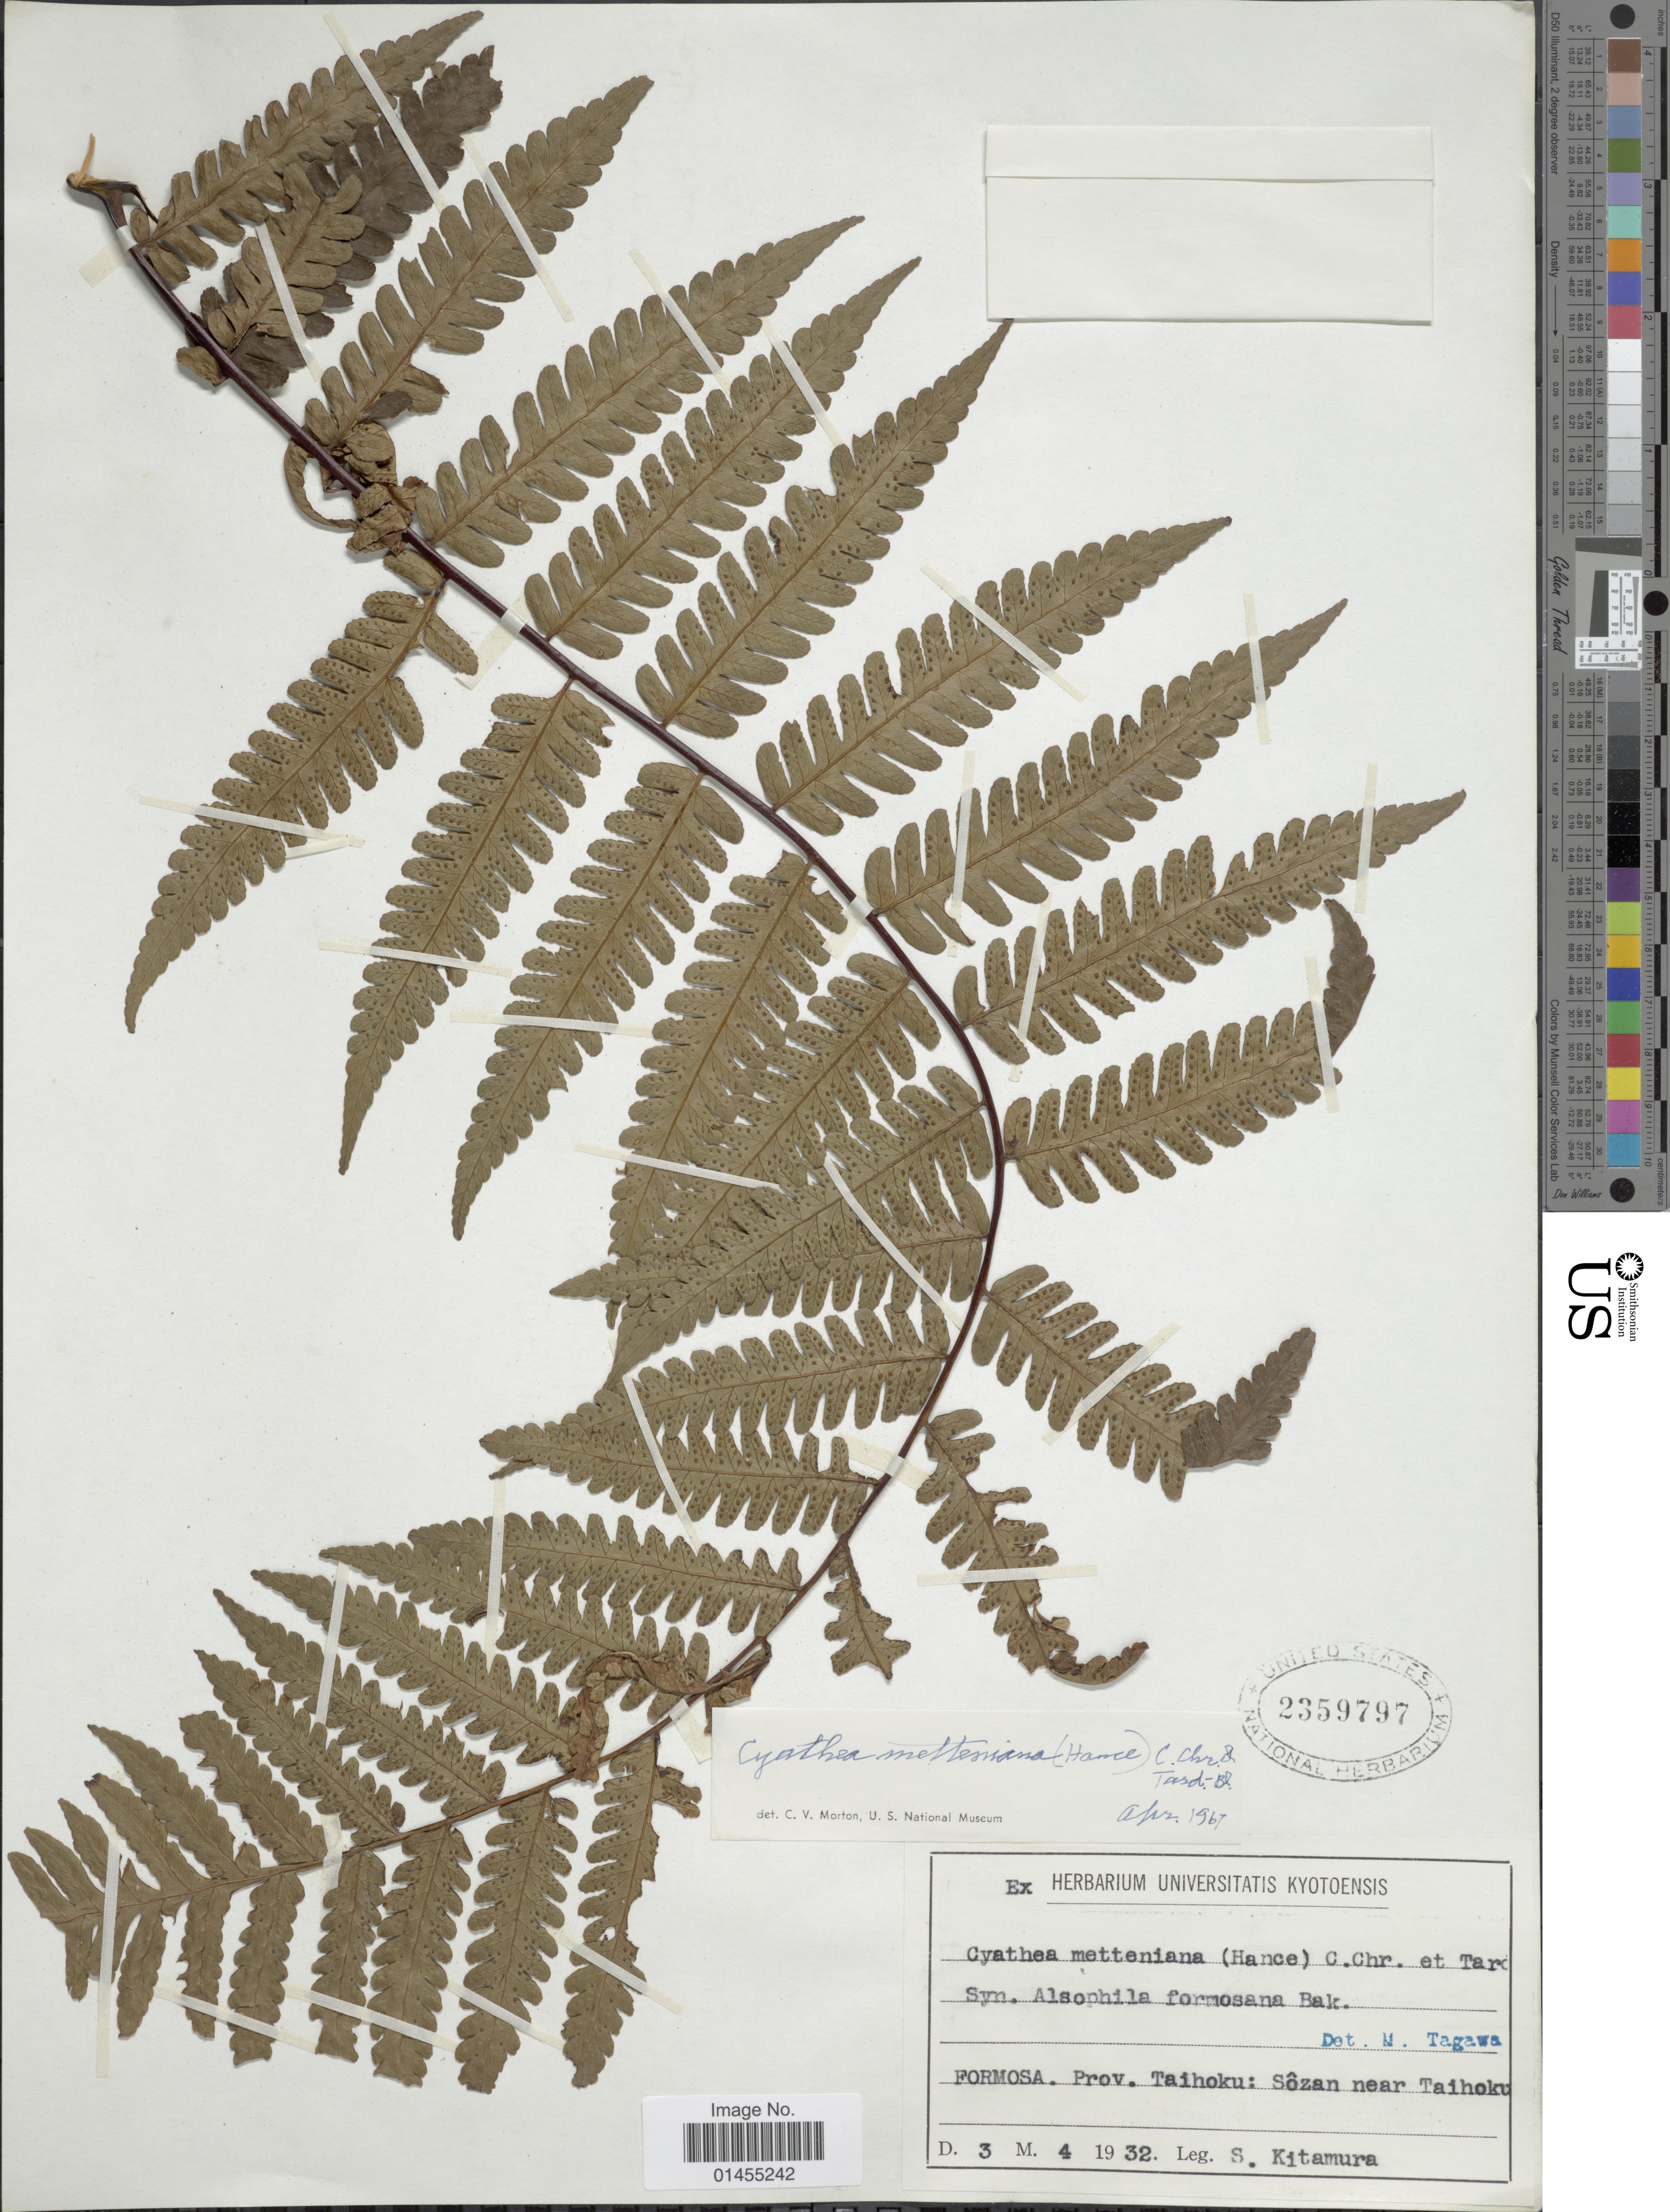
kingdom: Plantae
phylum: Tracheophyta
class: Polypodiopsida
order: Cyatheales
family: Cyatheaceae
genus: Alsophila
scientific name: Alsophila metteniana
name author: Hance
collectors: S. Kitamura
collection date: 1932-04-03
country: Taiwan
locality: Prov. Taihoku: Sozan near Taihoku.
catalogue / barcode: US 2359797